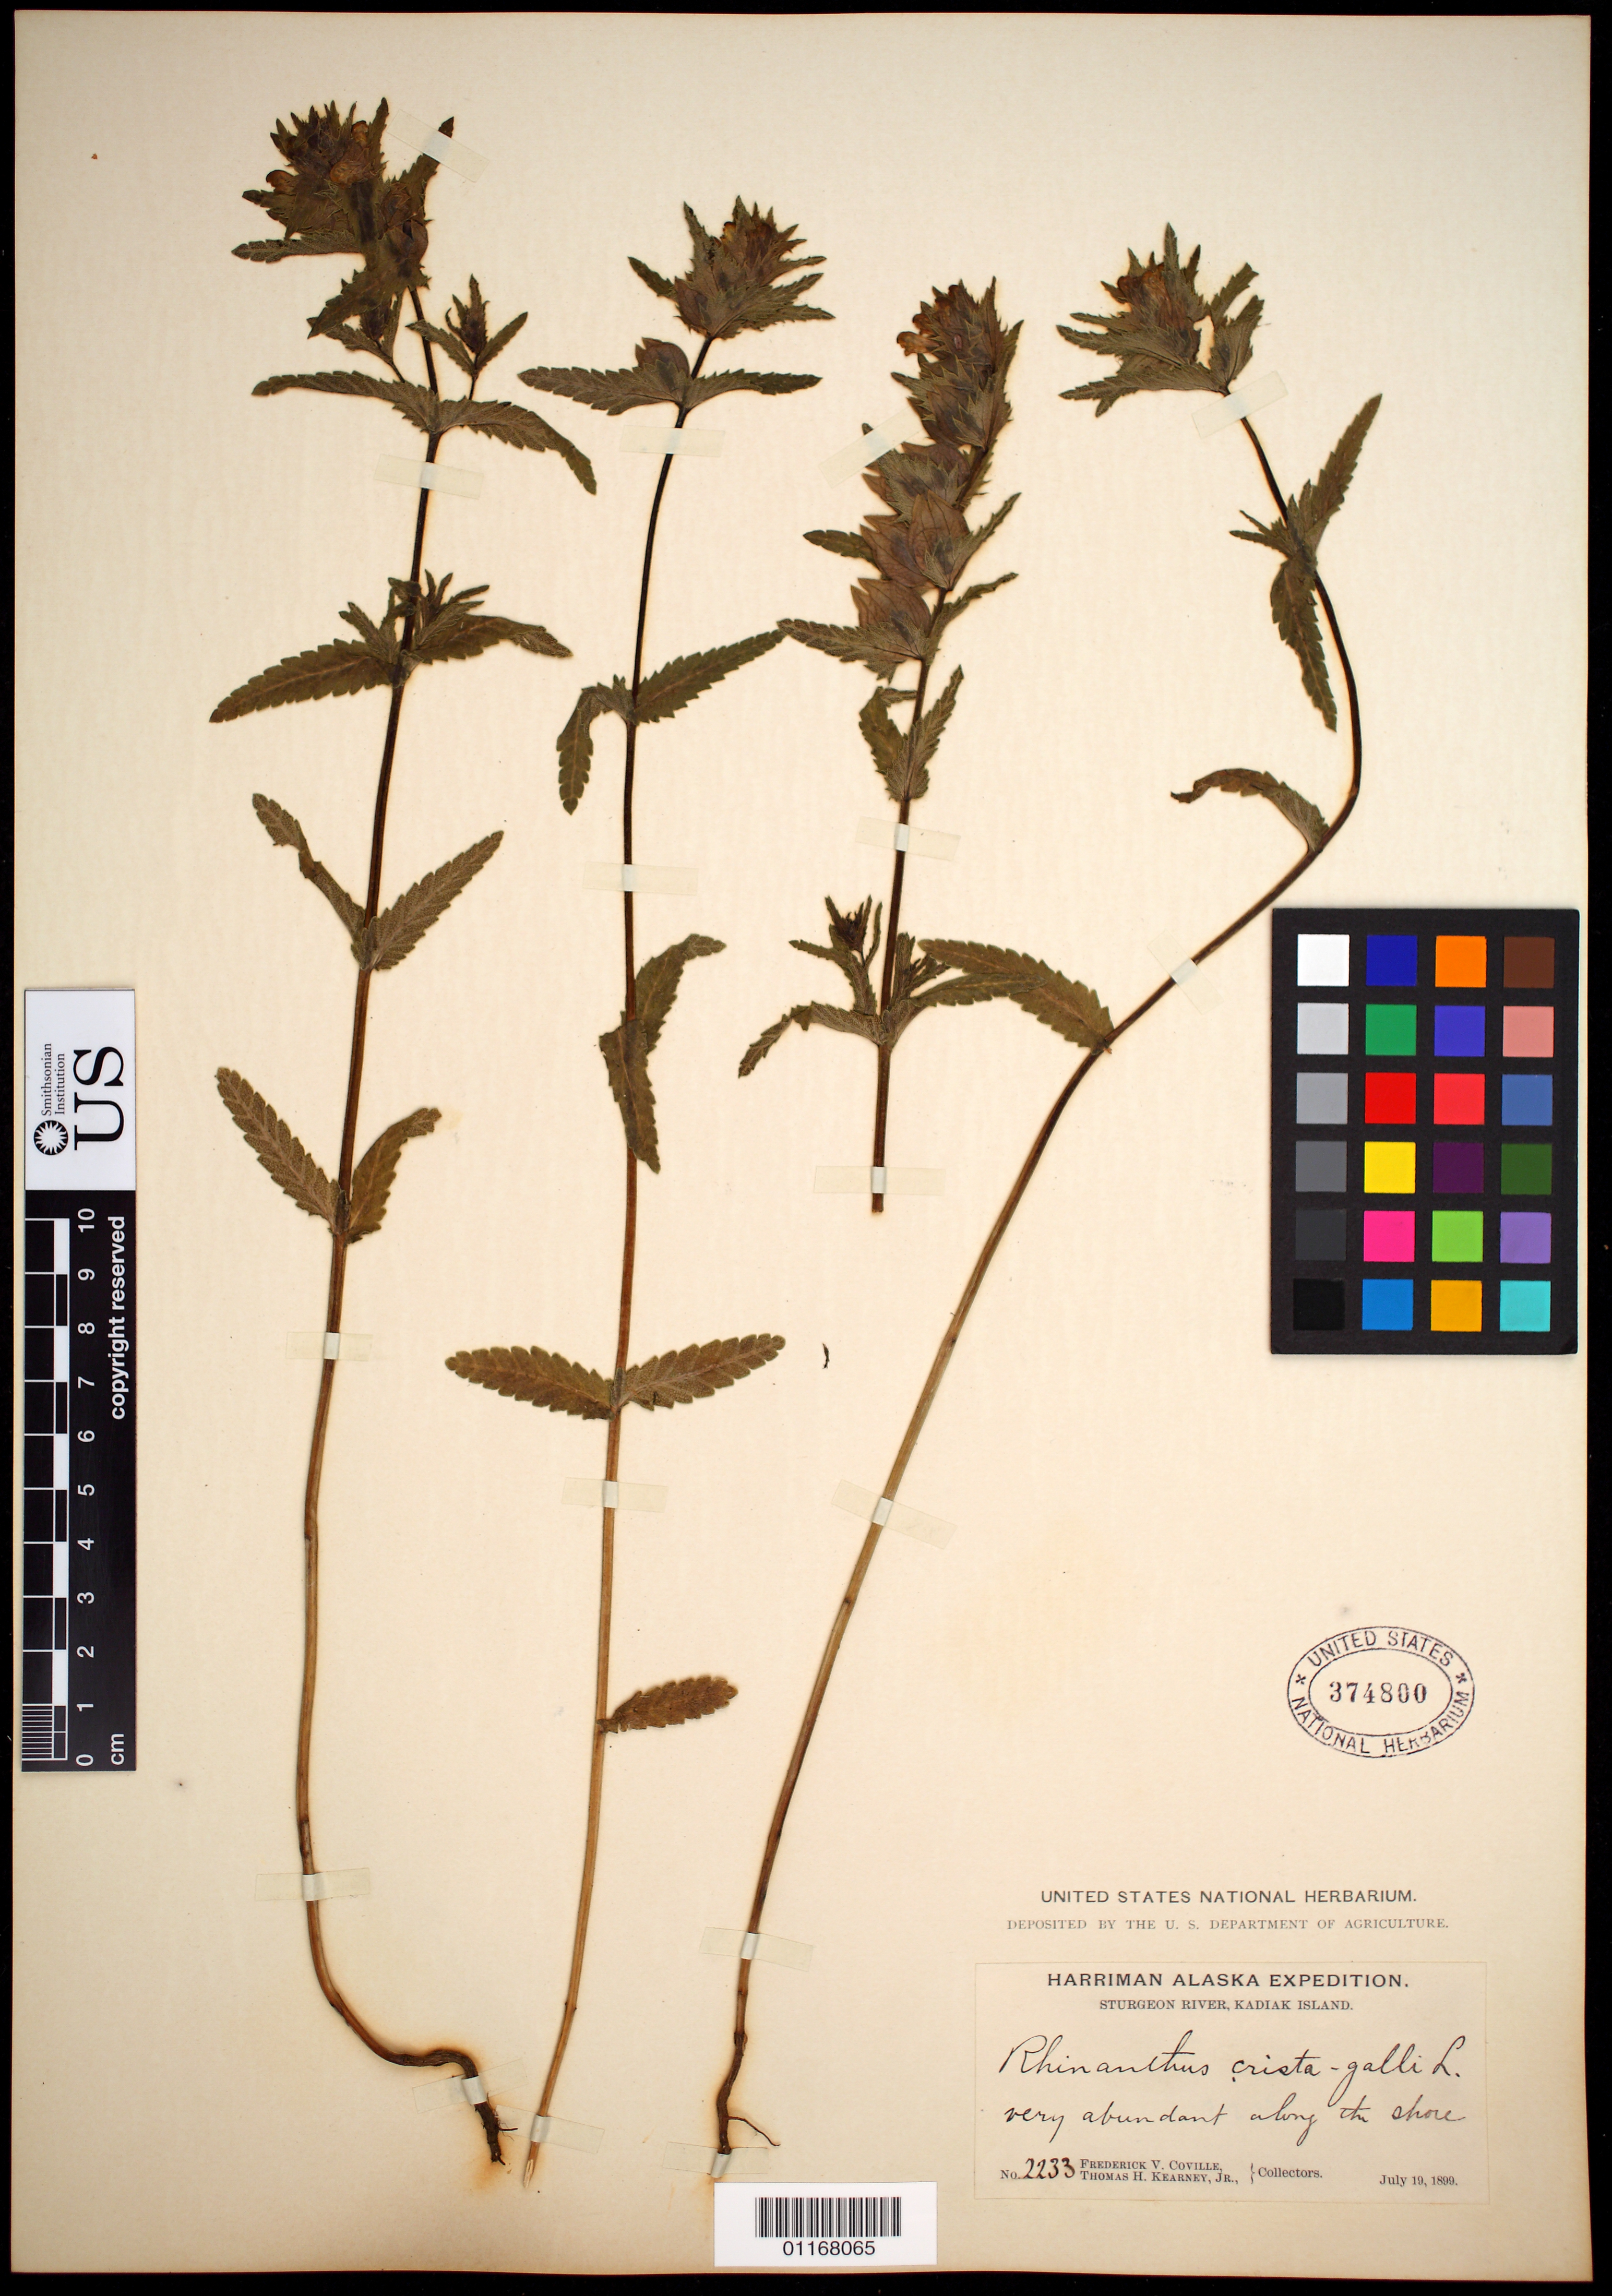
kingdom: Plantae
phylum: Tracheophyta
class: Magnoliopsida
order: Lamiales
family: Orobanchaceae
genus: Rhinanthus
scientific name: Rhinanthus crista-galli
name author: L.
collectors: F. V. Coville & T. H. Kearney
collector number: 2233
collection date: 1899-07-19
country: United States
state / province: Alaska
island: Kodiak Island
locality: Sturgeon River, Kodiak Island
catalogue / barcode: US 374800